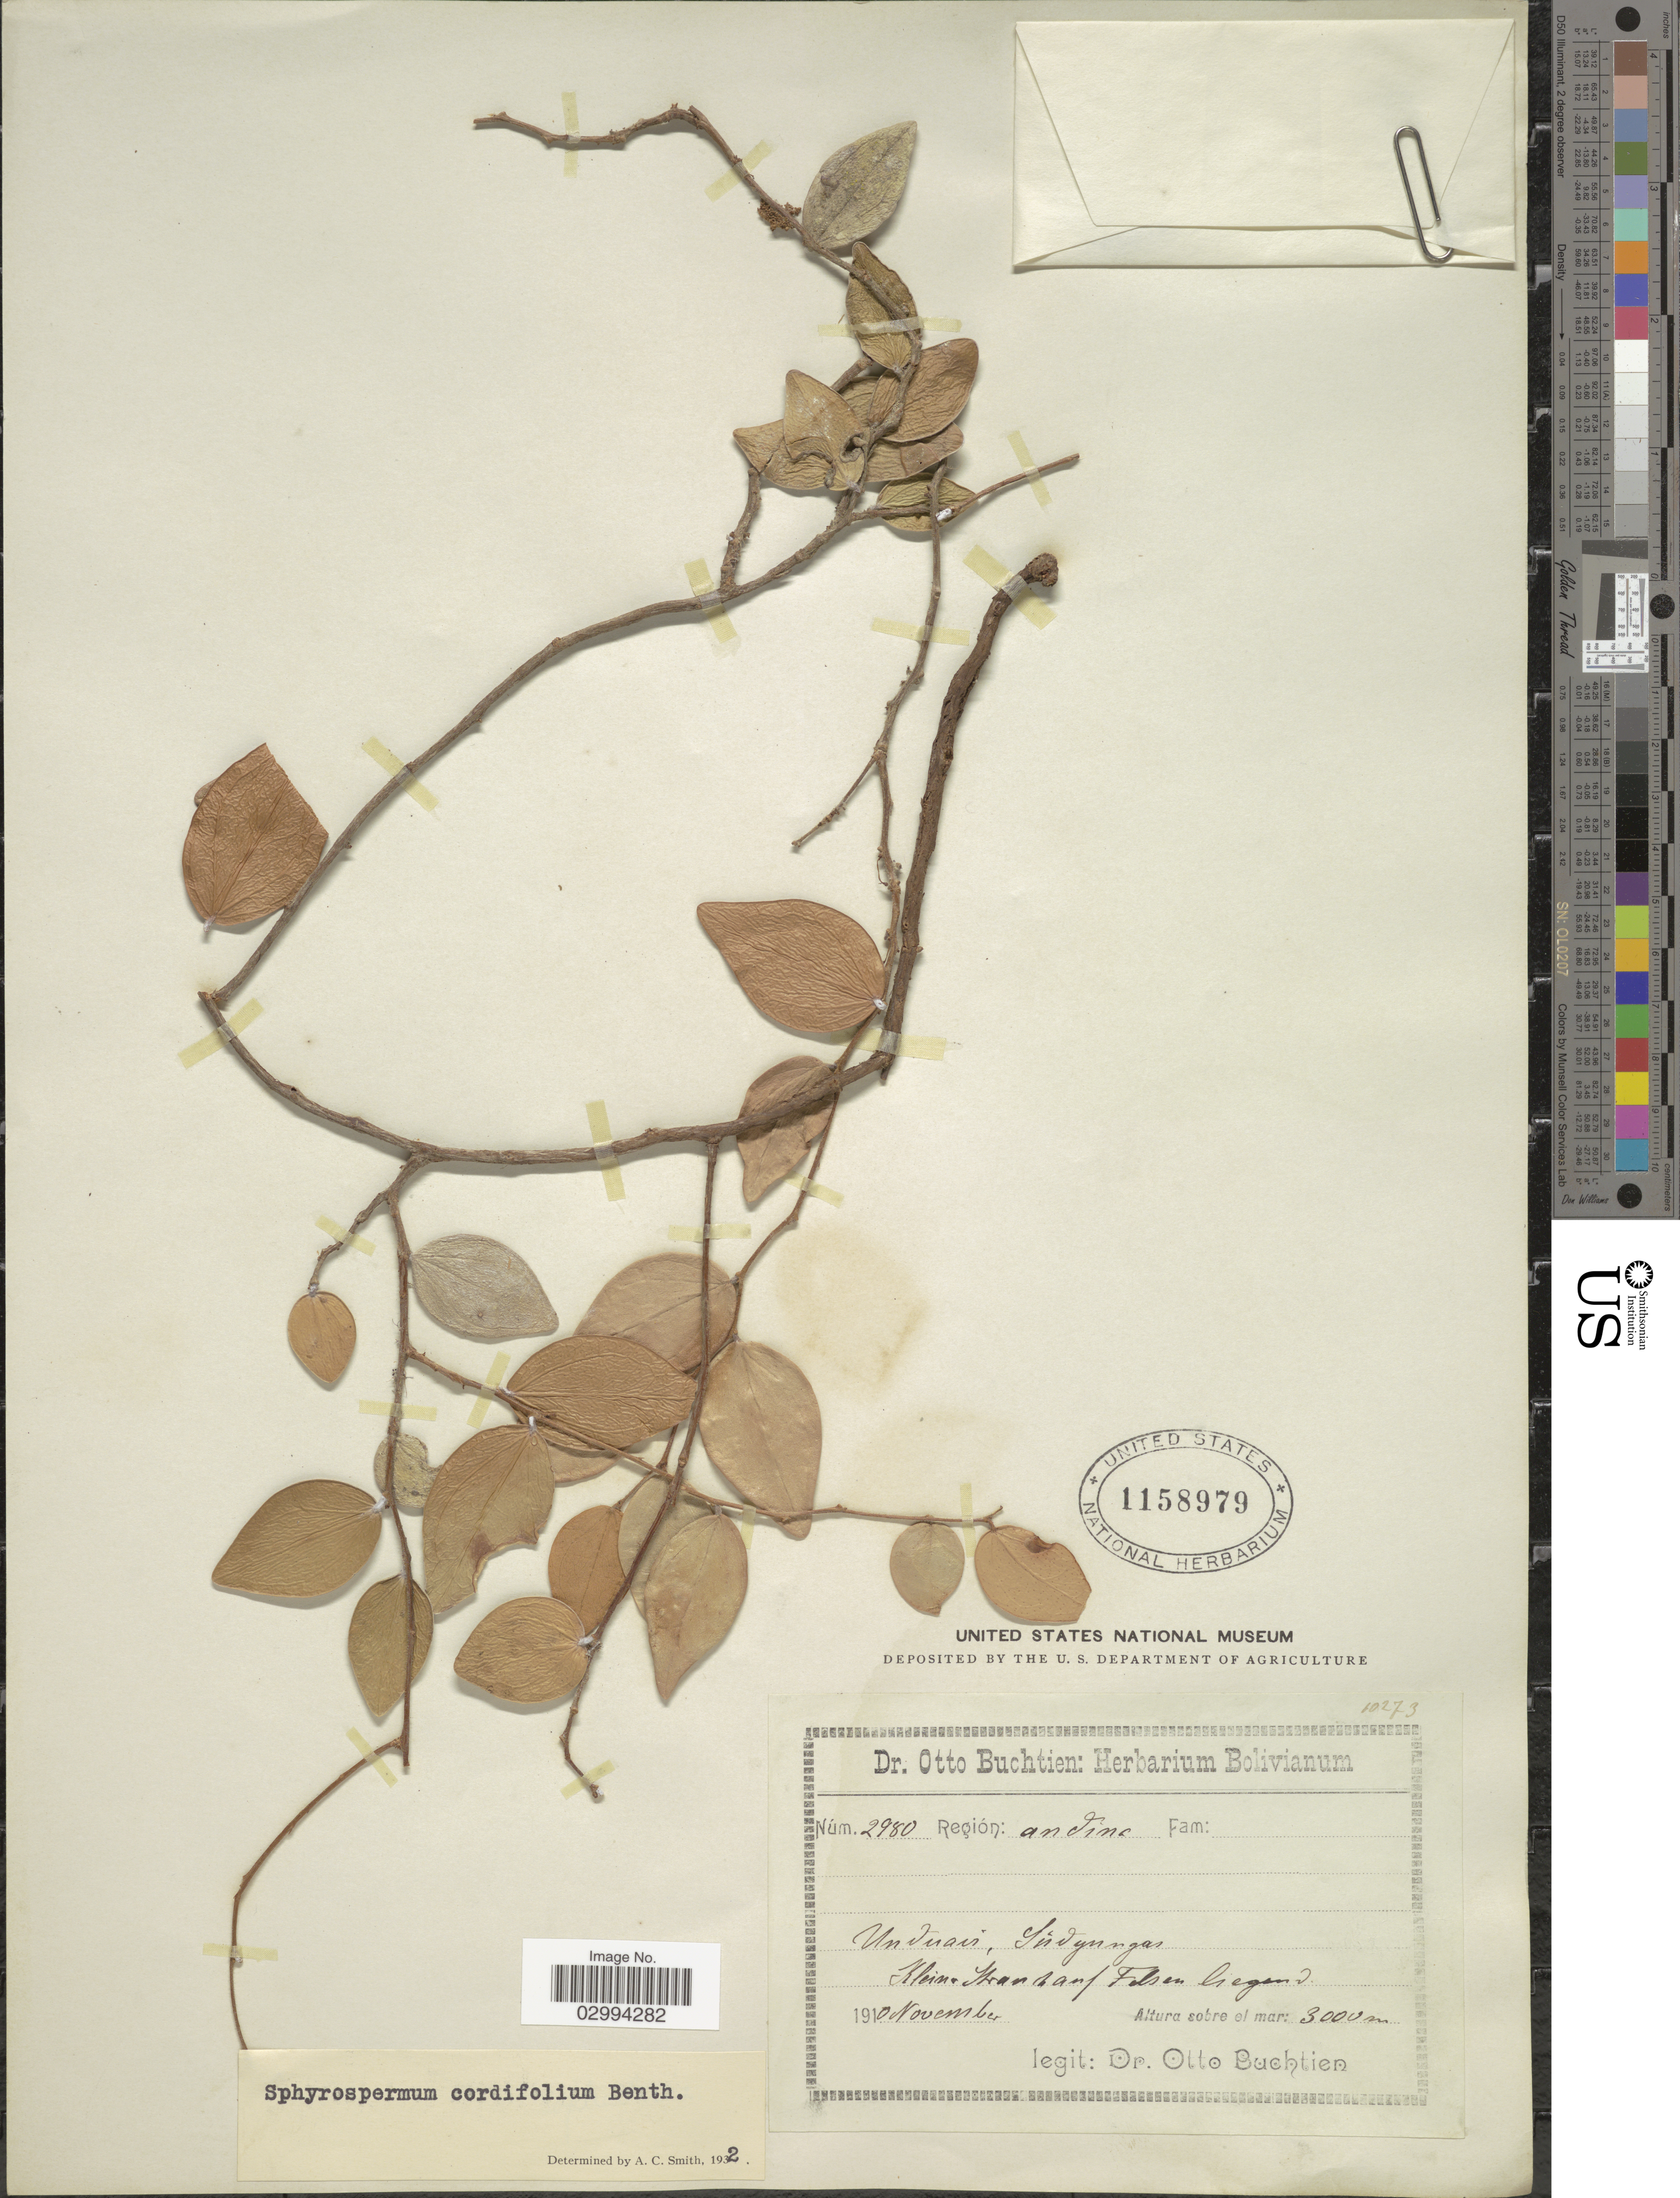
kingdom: Plantae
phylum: Tracheophyta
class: Magnoliopsida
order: Ericales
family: Ericaceae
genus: Sphyrospermum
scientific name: Sphyrospermum cordifolium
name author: Benth.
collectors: O. Buchtien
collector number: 2980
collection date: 1910-11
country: Bolivia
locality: Región: andine. Unduavi, Südyungas.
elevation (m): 3000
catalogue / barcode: US 1158979